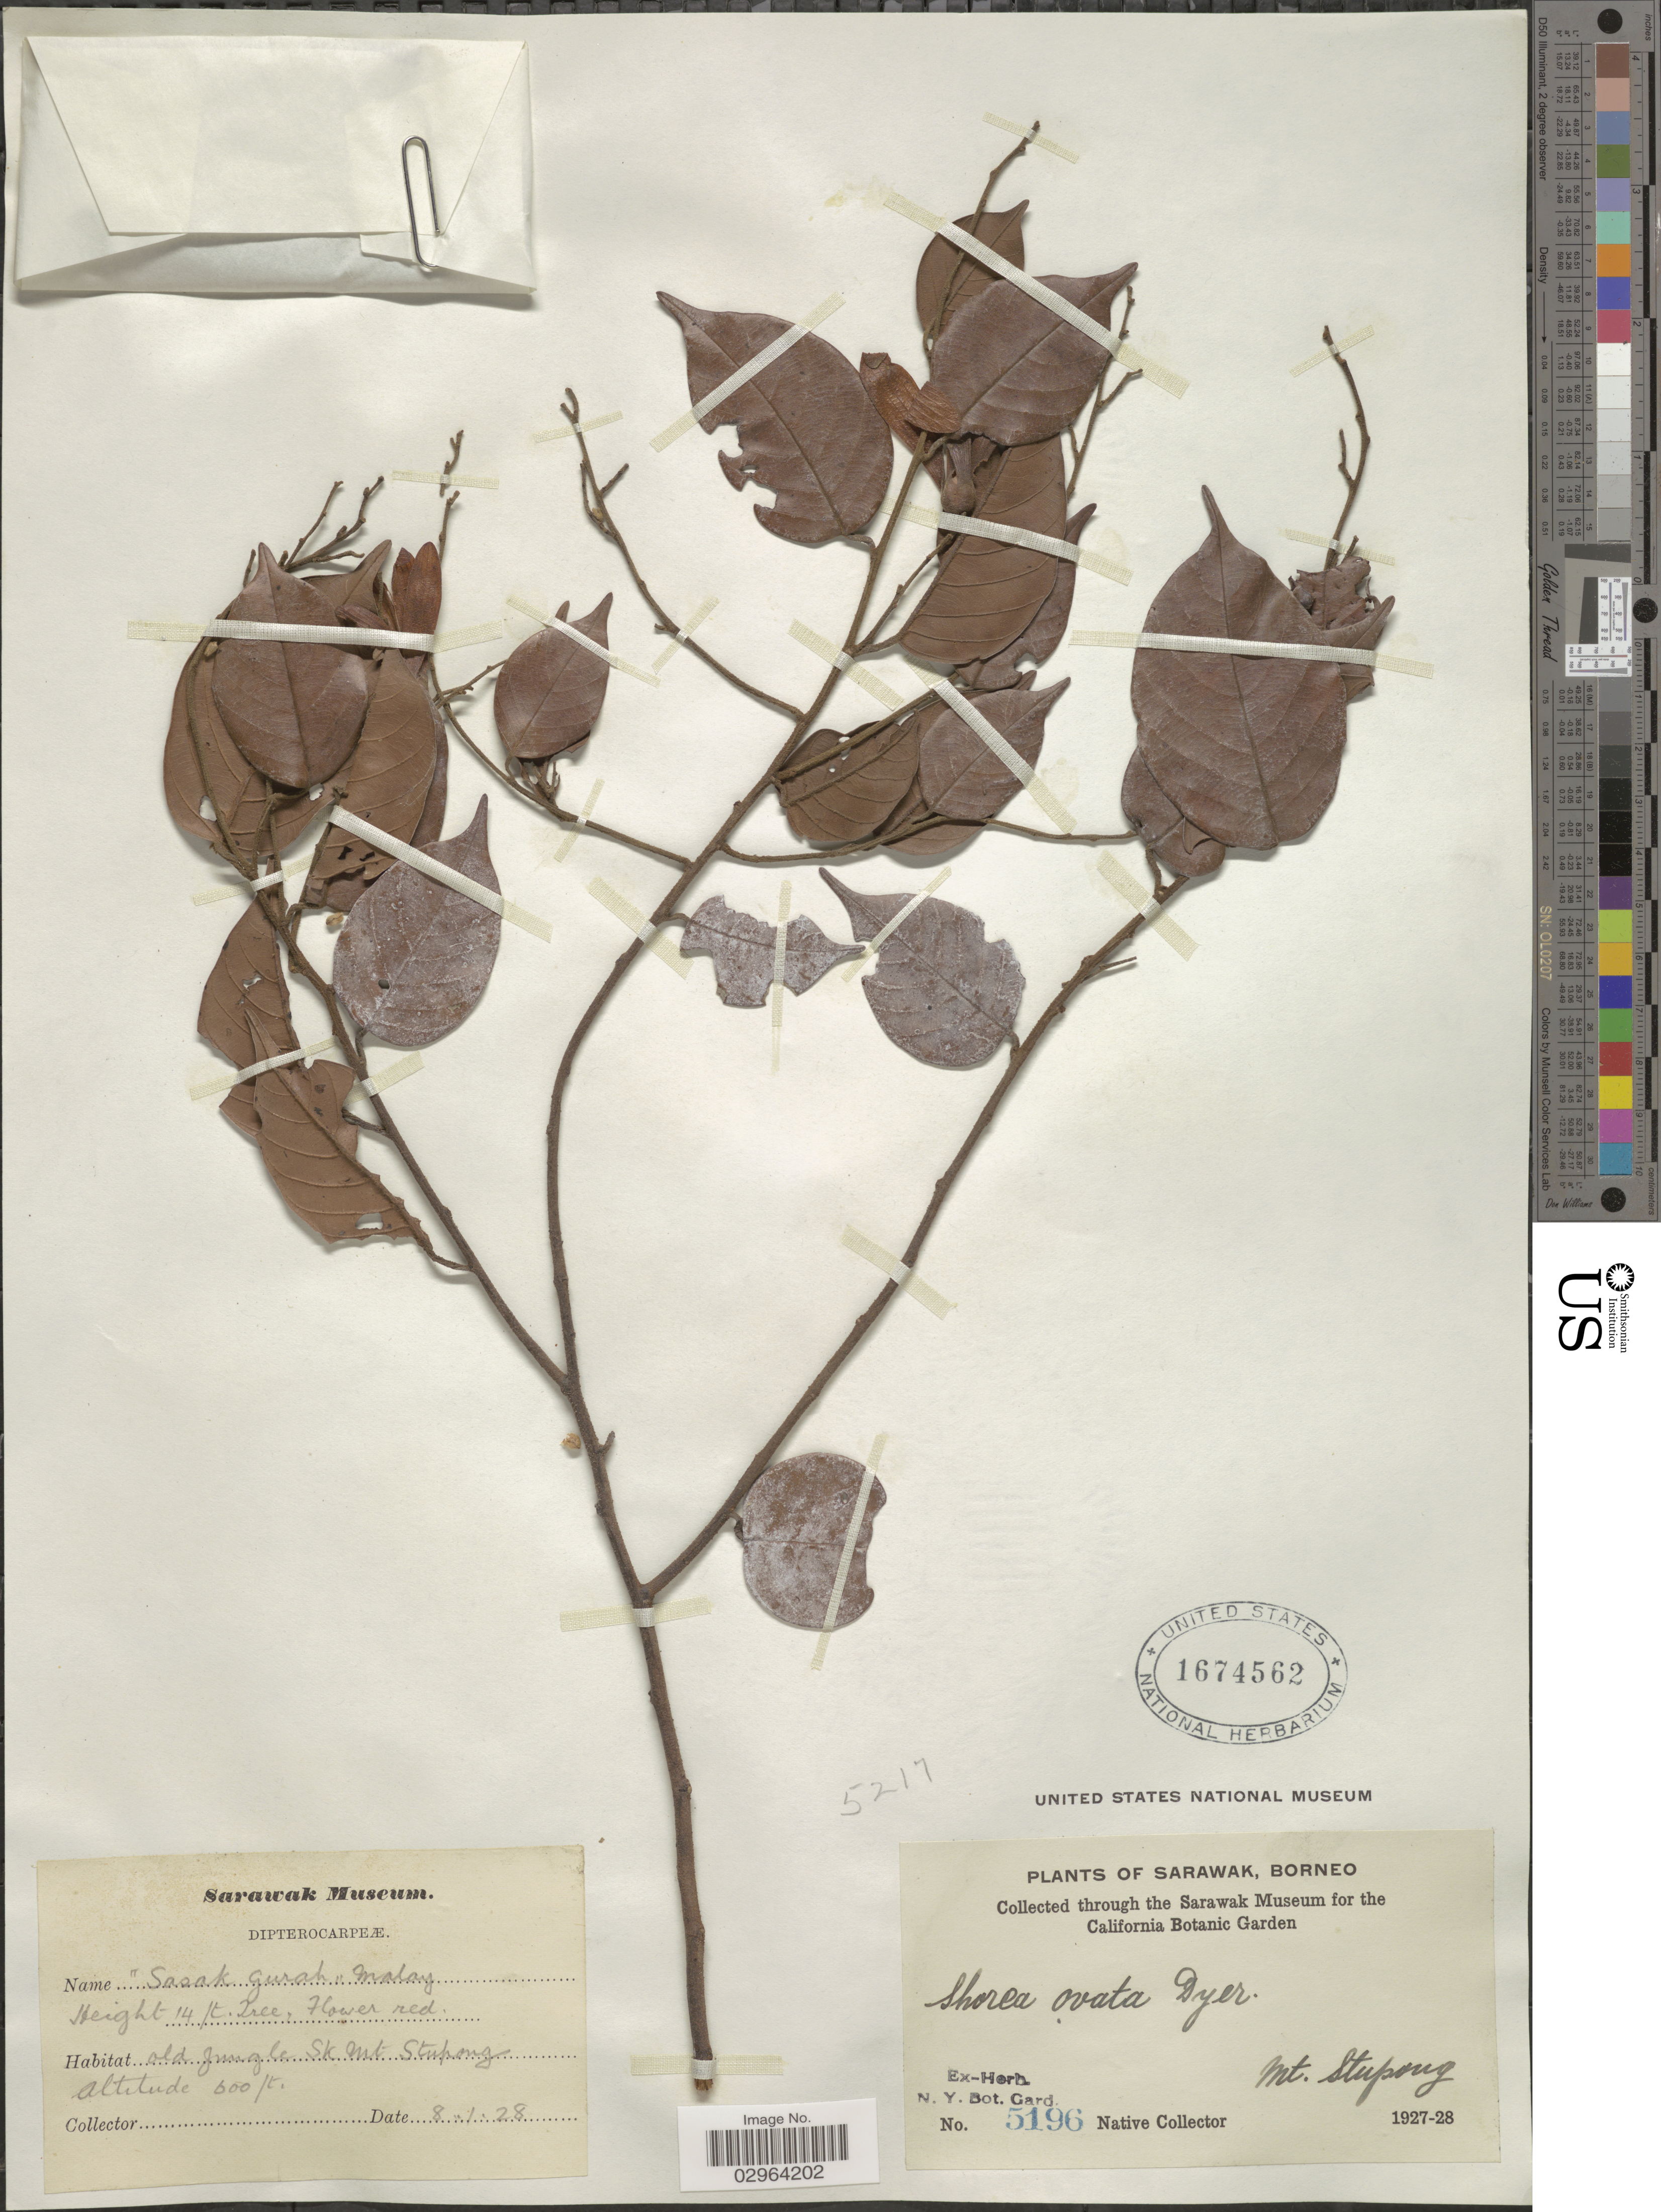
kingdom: Plantae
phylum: Tracheophyta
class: Magnoliopsida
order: Malvales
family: Dipterocarpaceae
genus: Rubroshorea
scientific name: Rubroshorea ovata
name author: (Dyer ex Brandis) P.S. Ashton & J. Heck.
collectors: Native collector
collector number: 5196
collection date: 1928-01-08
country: Malaysia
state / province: Sarawak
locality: Borneo. Old Jungle Sk Mt Stupong.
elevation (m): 183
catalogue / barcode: US 1674562